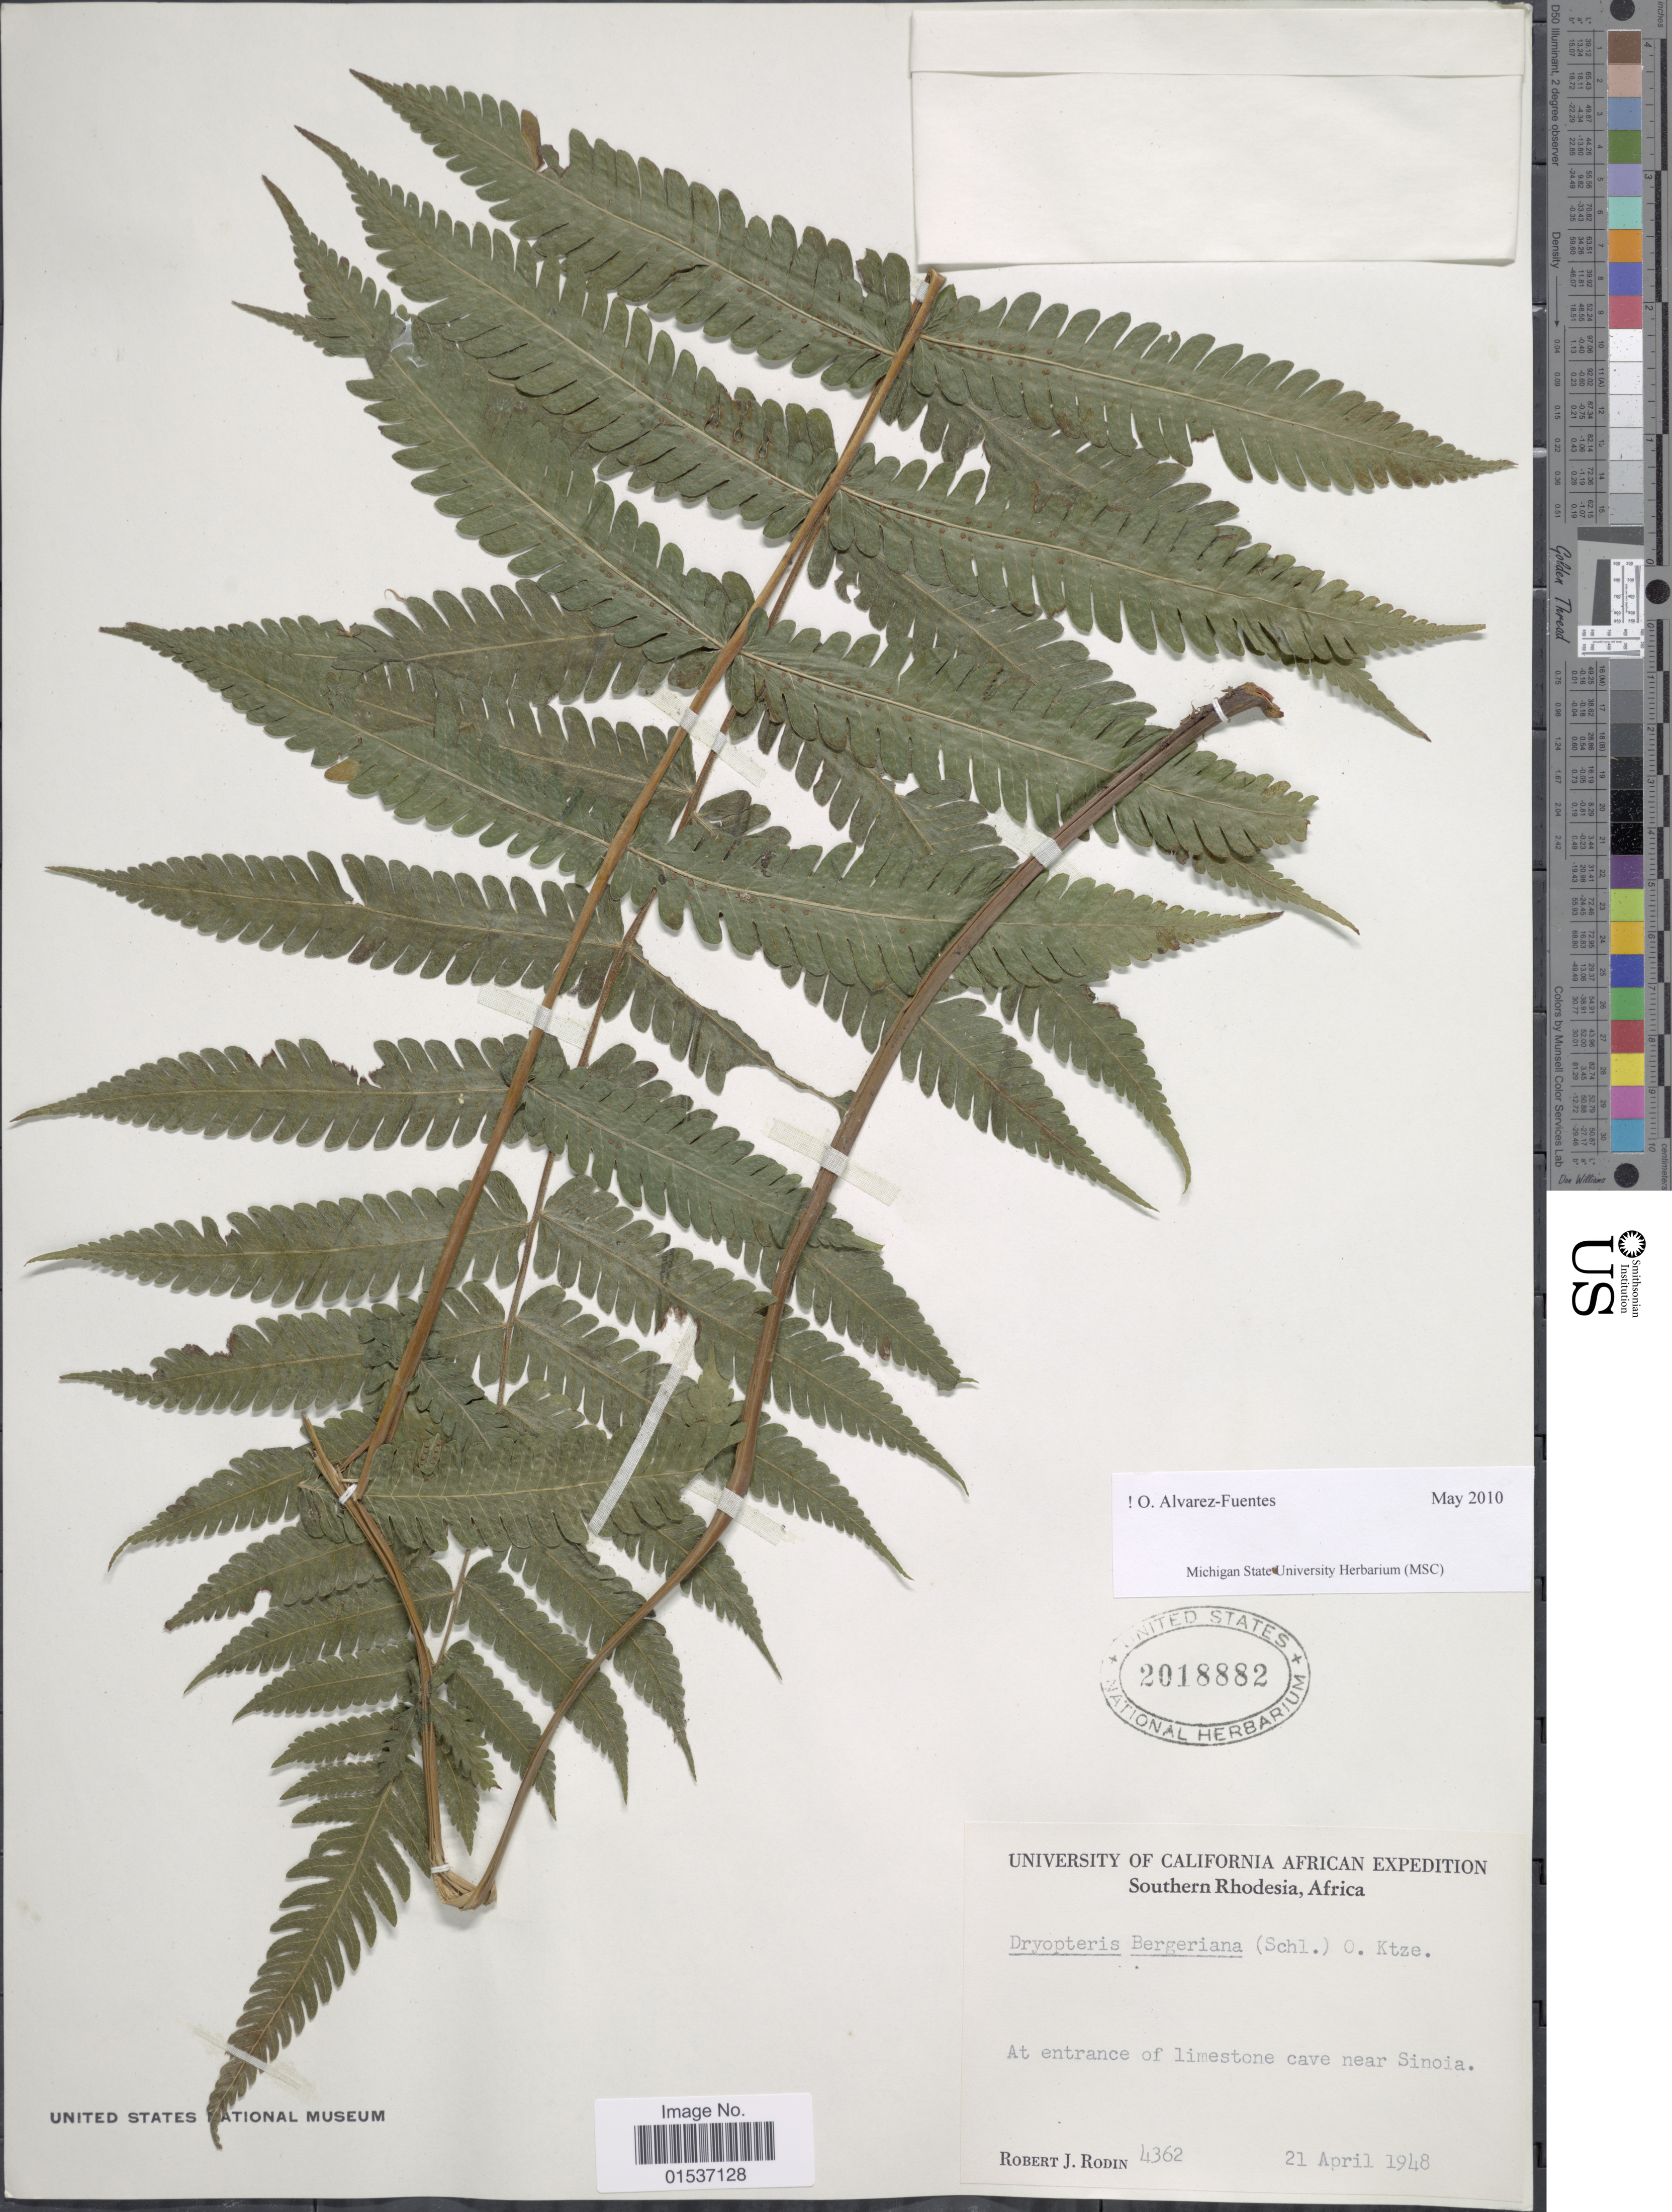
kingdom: Plantae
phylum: Tracheophyta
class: Polypodiopsida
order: Polypodiales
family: Thelypteridaceae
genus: Thelypteris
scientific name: Thelypteris bergiana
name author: (Schltdl.) Ching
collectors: R. J. Rodin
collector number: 4362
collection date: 1948-04-21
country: Zimbabwe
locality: Southern Rhodesia, Africa, At entrance of limestone cave near Sinoia.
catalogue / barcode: US 2018882